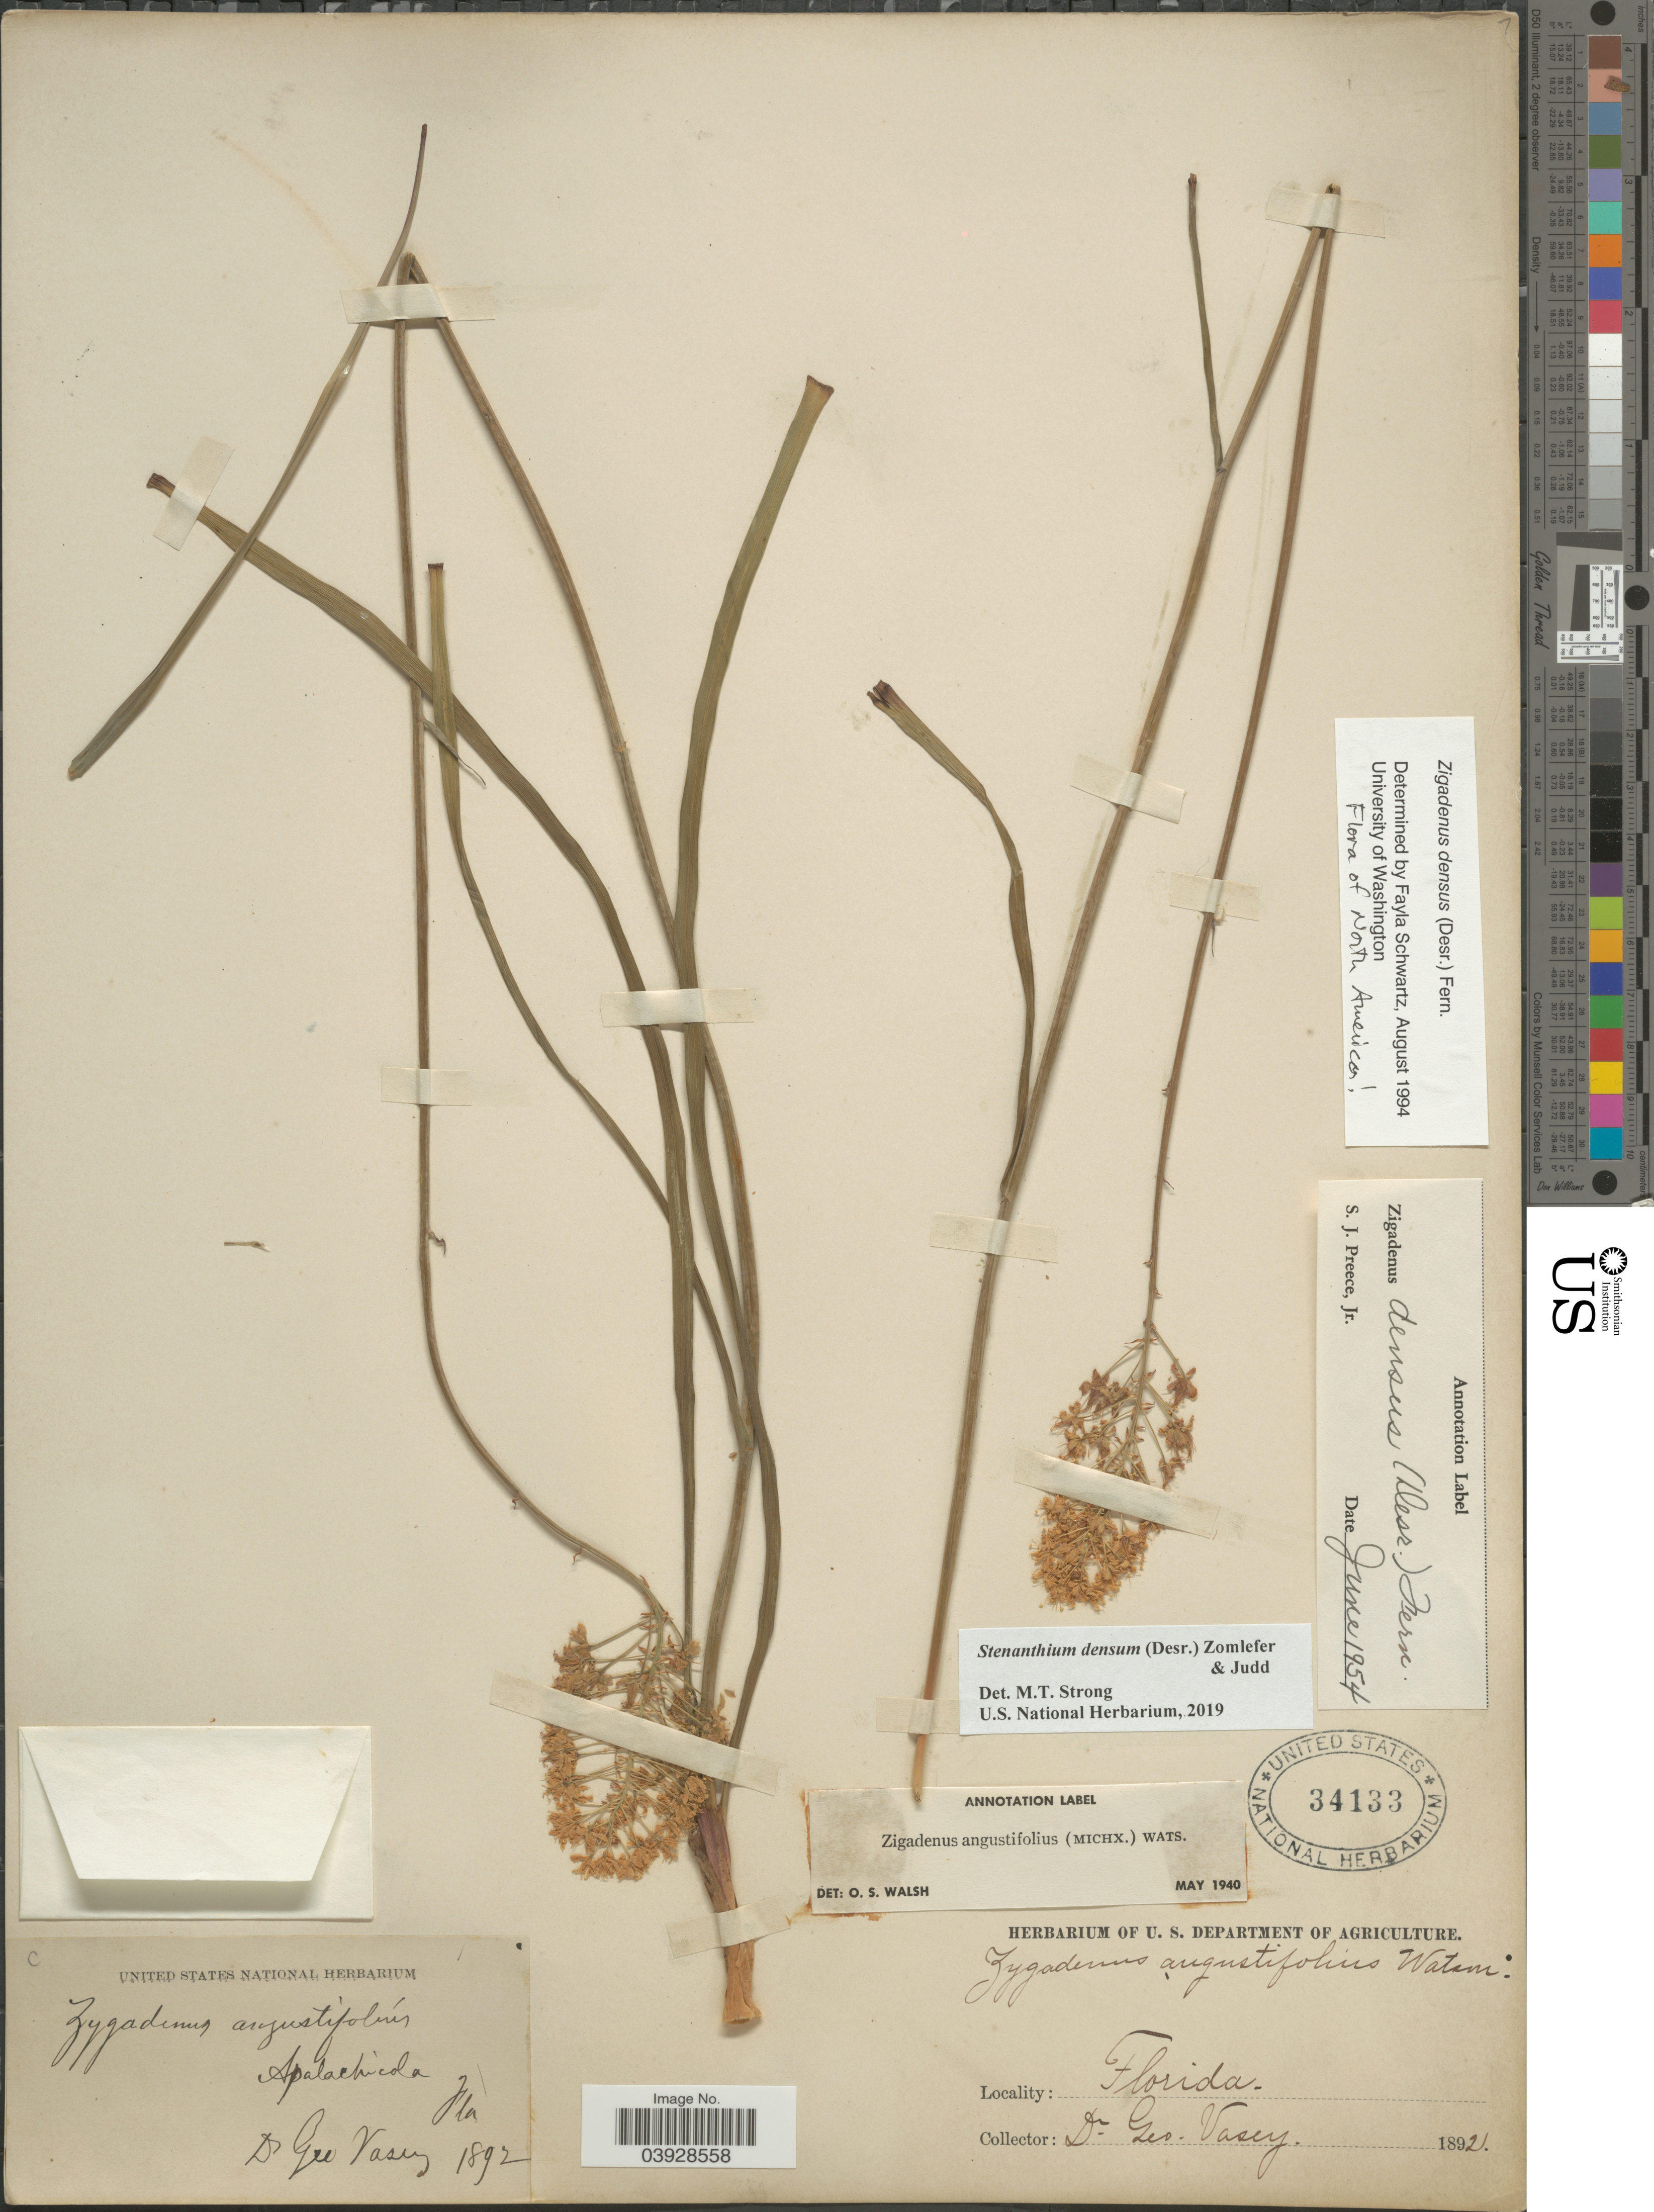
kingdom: Plantae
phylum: Tracheophyta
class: Liliopsida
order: Liliales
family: Melanthiaceae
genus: Stenanthium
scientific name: Stenanthium densum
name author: (Desr.) Zomlefer & Judd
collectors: G. R. Vasey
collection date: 1892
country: United States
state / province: Florida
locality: Apalachicola.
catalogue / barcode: US 34133